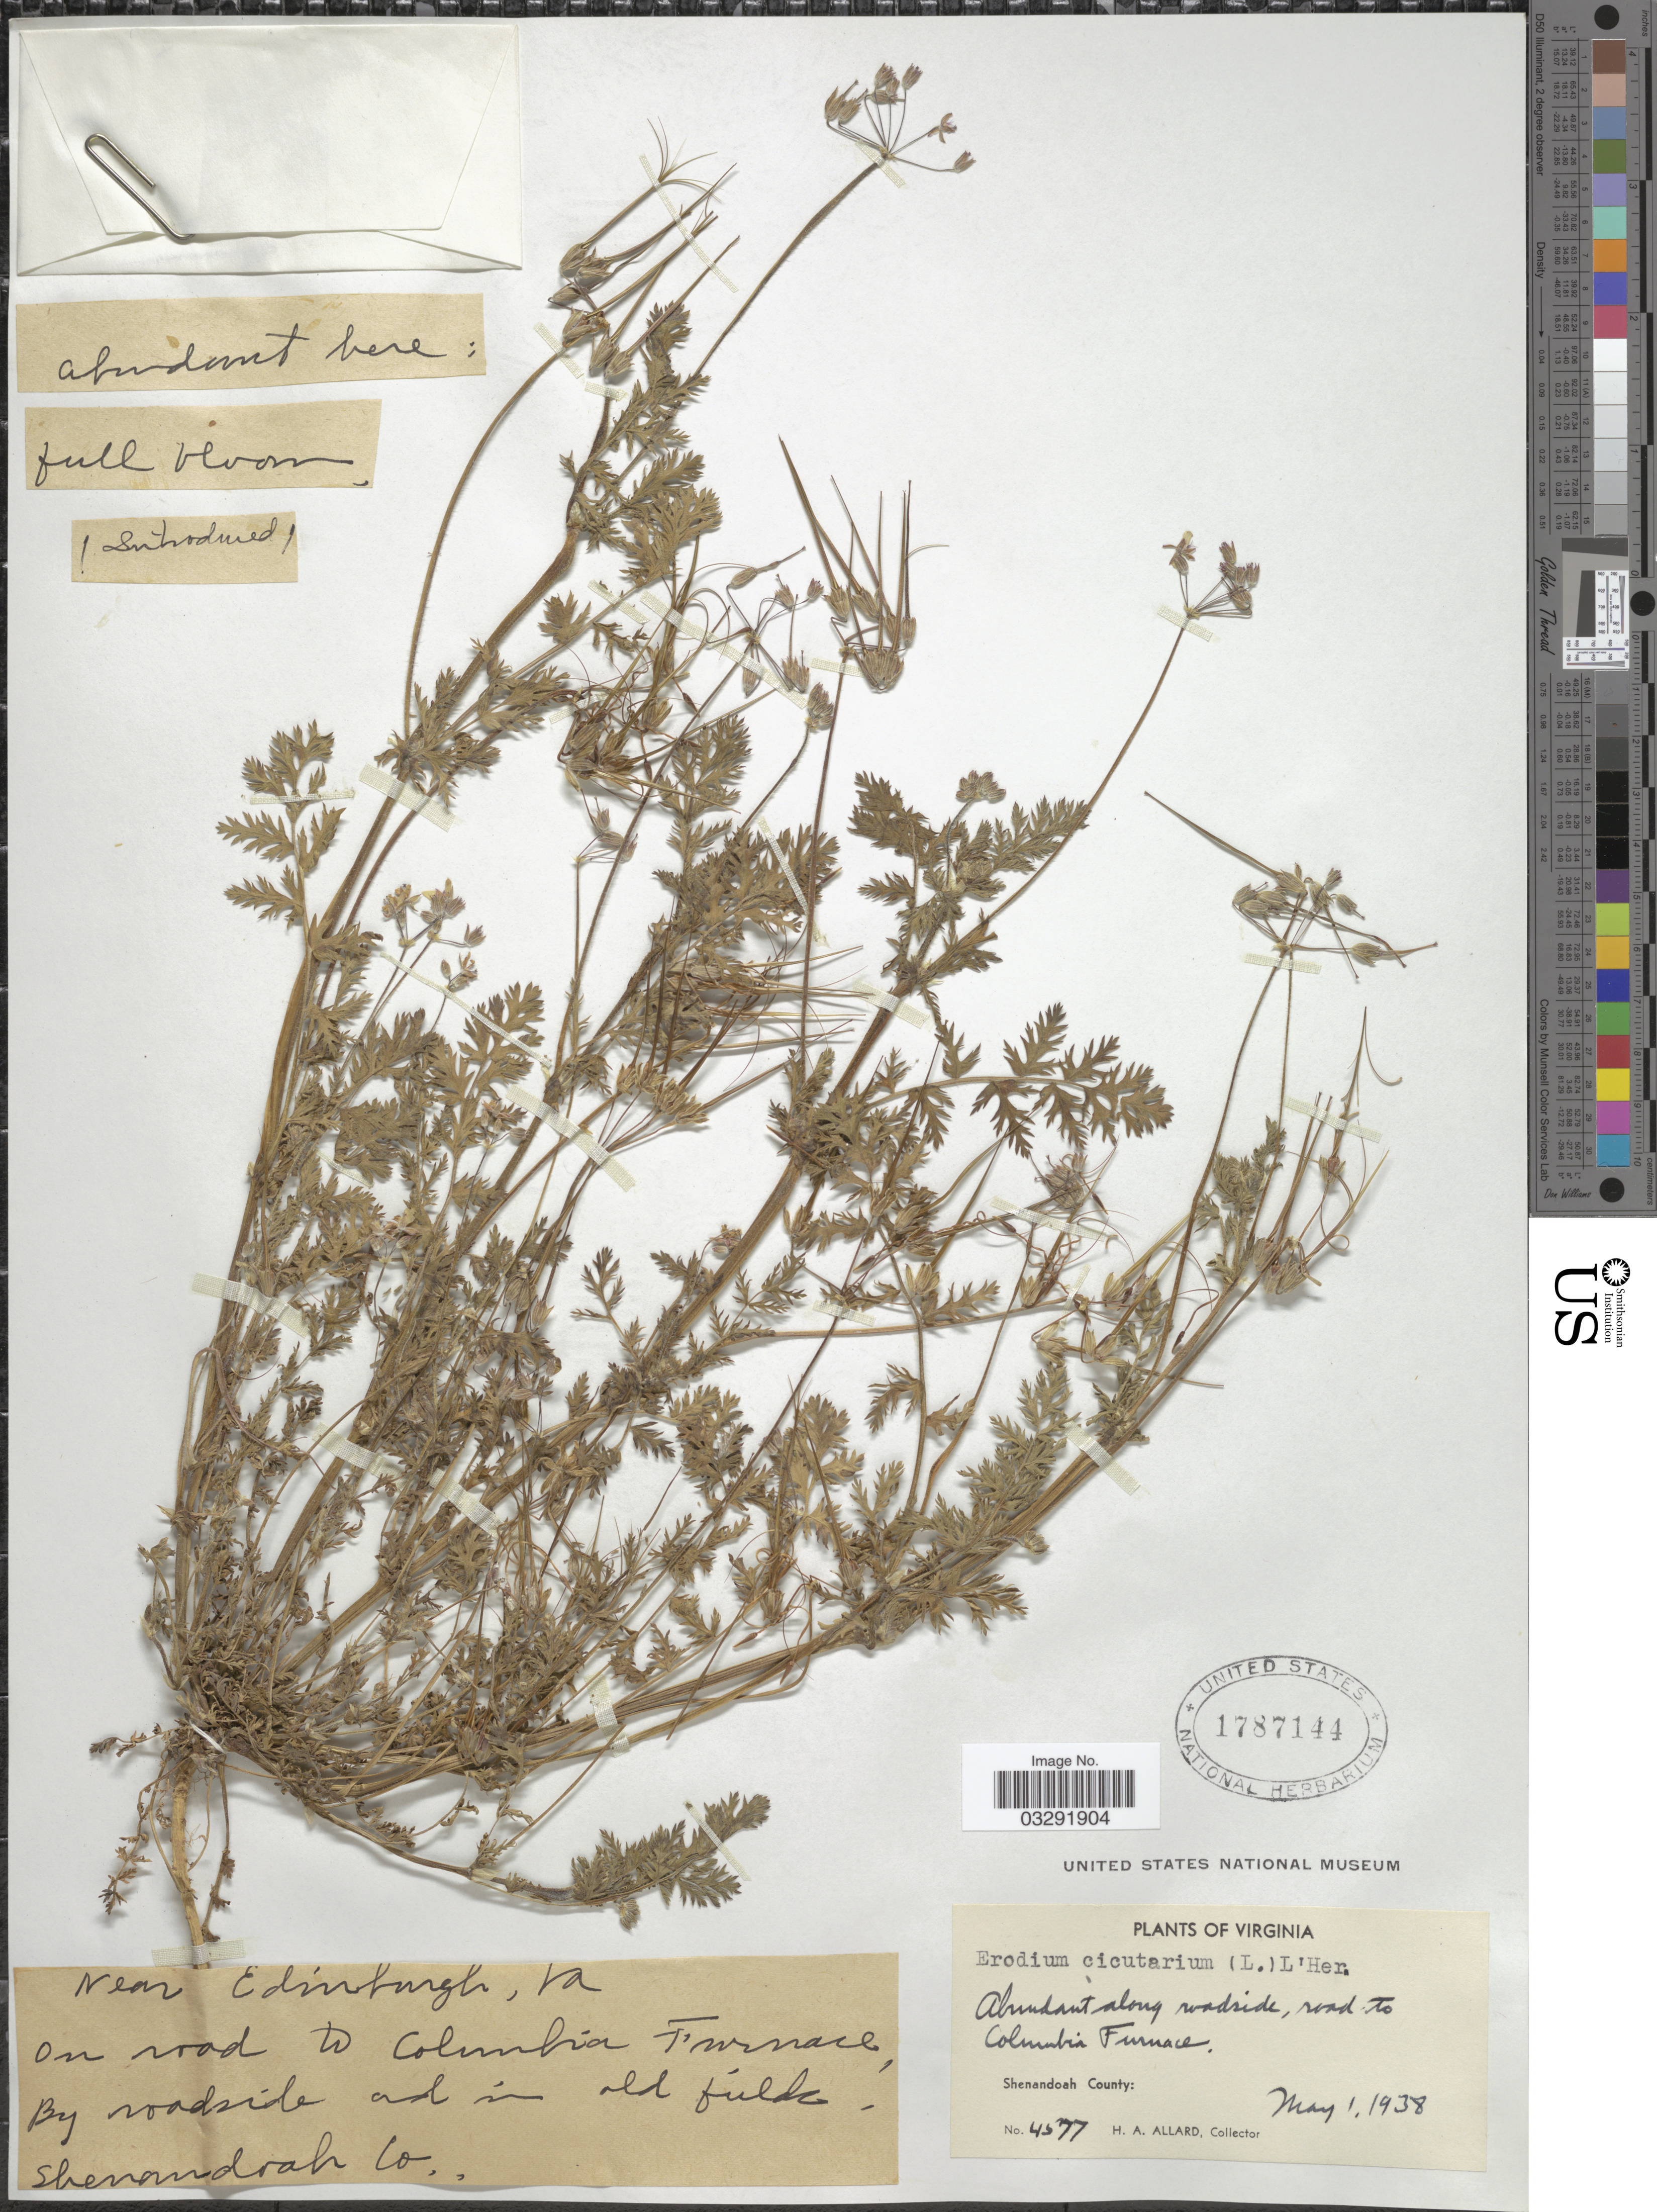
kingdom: Plantae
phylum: Tracheophyta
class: Magnoliopsida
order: Geraniales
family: Geraniaceae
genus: Erodium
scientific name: Erodium cicutarium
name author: (L.) L'Hér.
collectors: A. H. Allard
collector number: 4577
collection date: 1938-05-01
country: United States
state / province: Virginia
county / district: Shenandoah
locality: Near Edinburgh. On road to Columbia Furnace. Shenandoah County.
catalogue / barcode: US 1787144